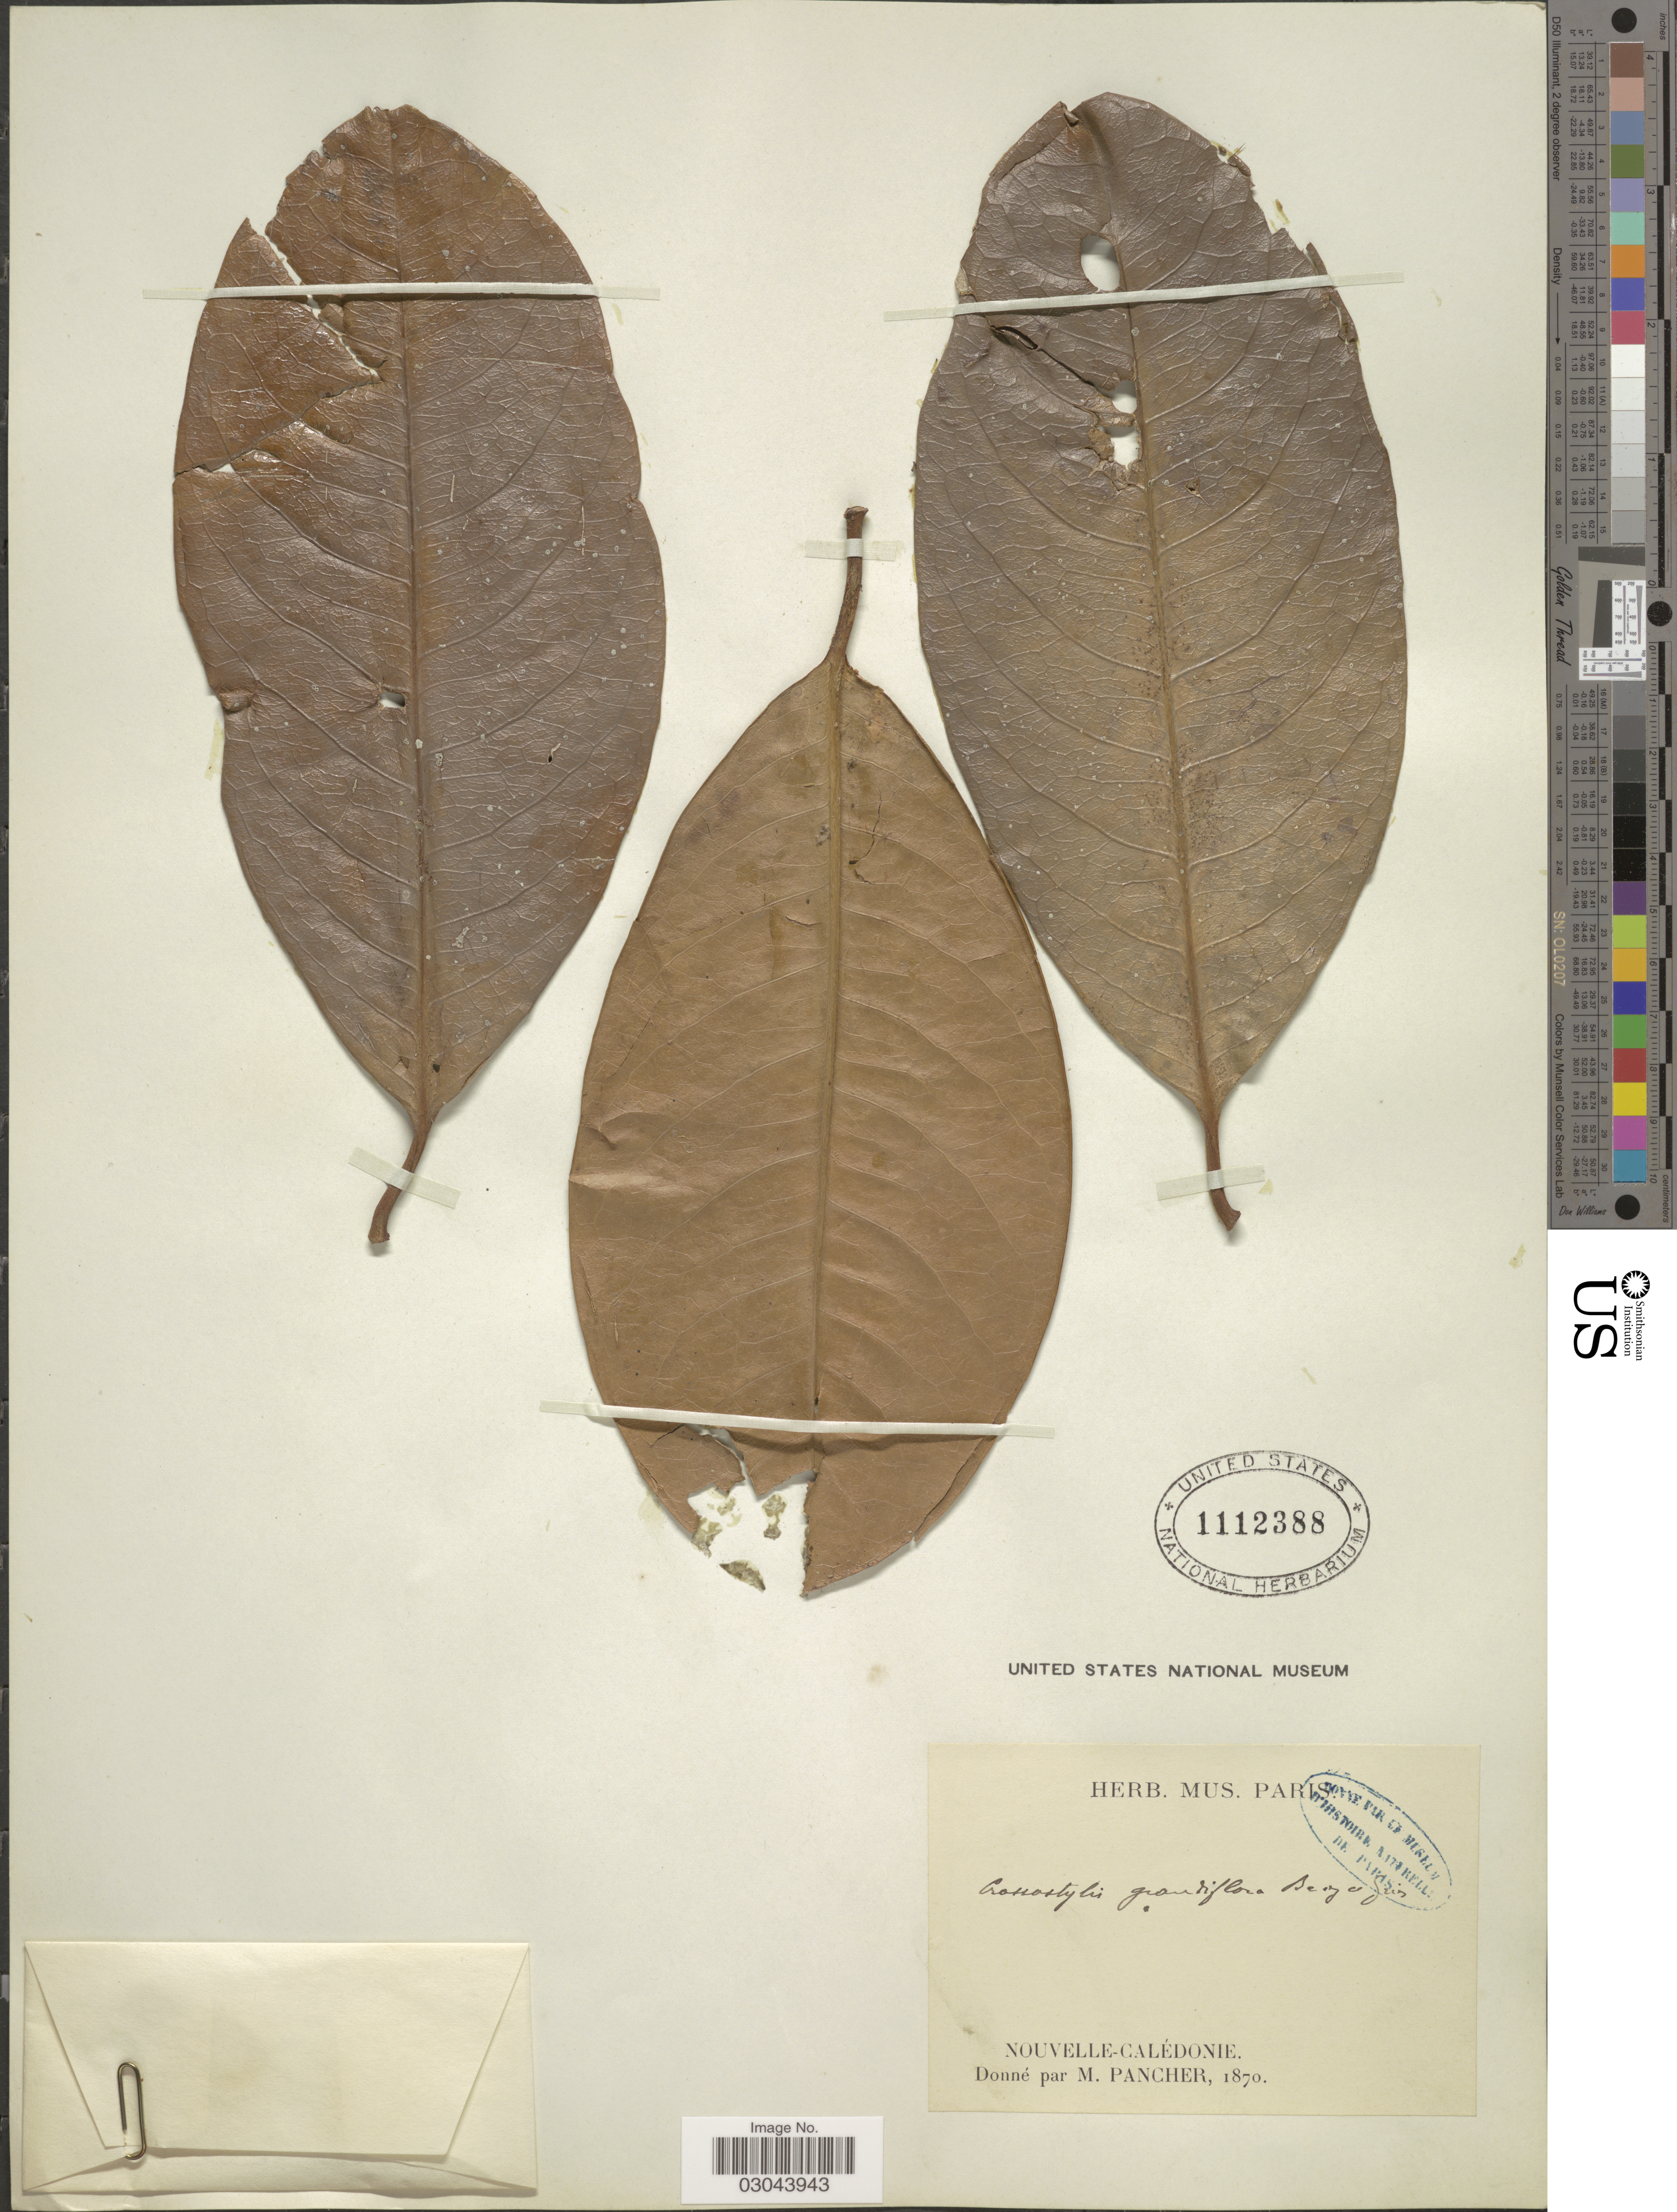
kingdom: Plantae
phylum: Tracheophyta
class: Magnoliopsida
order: Malpighiales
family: Rhizophoraceae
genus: Crossostylis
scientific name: Crossostylis grandiflora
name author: Pancher ex Brongn. & Gris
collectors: ex herb. Mus. Paris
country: New Caledonia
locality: Nouvelle-Calédonie.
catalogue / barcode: US 1112388